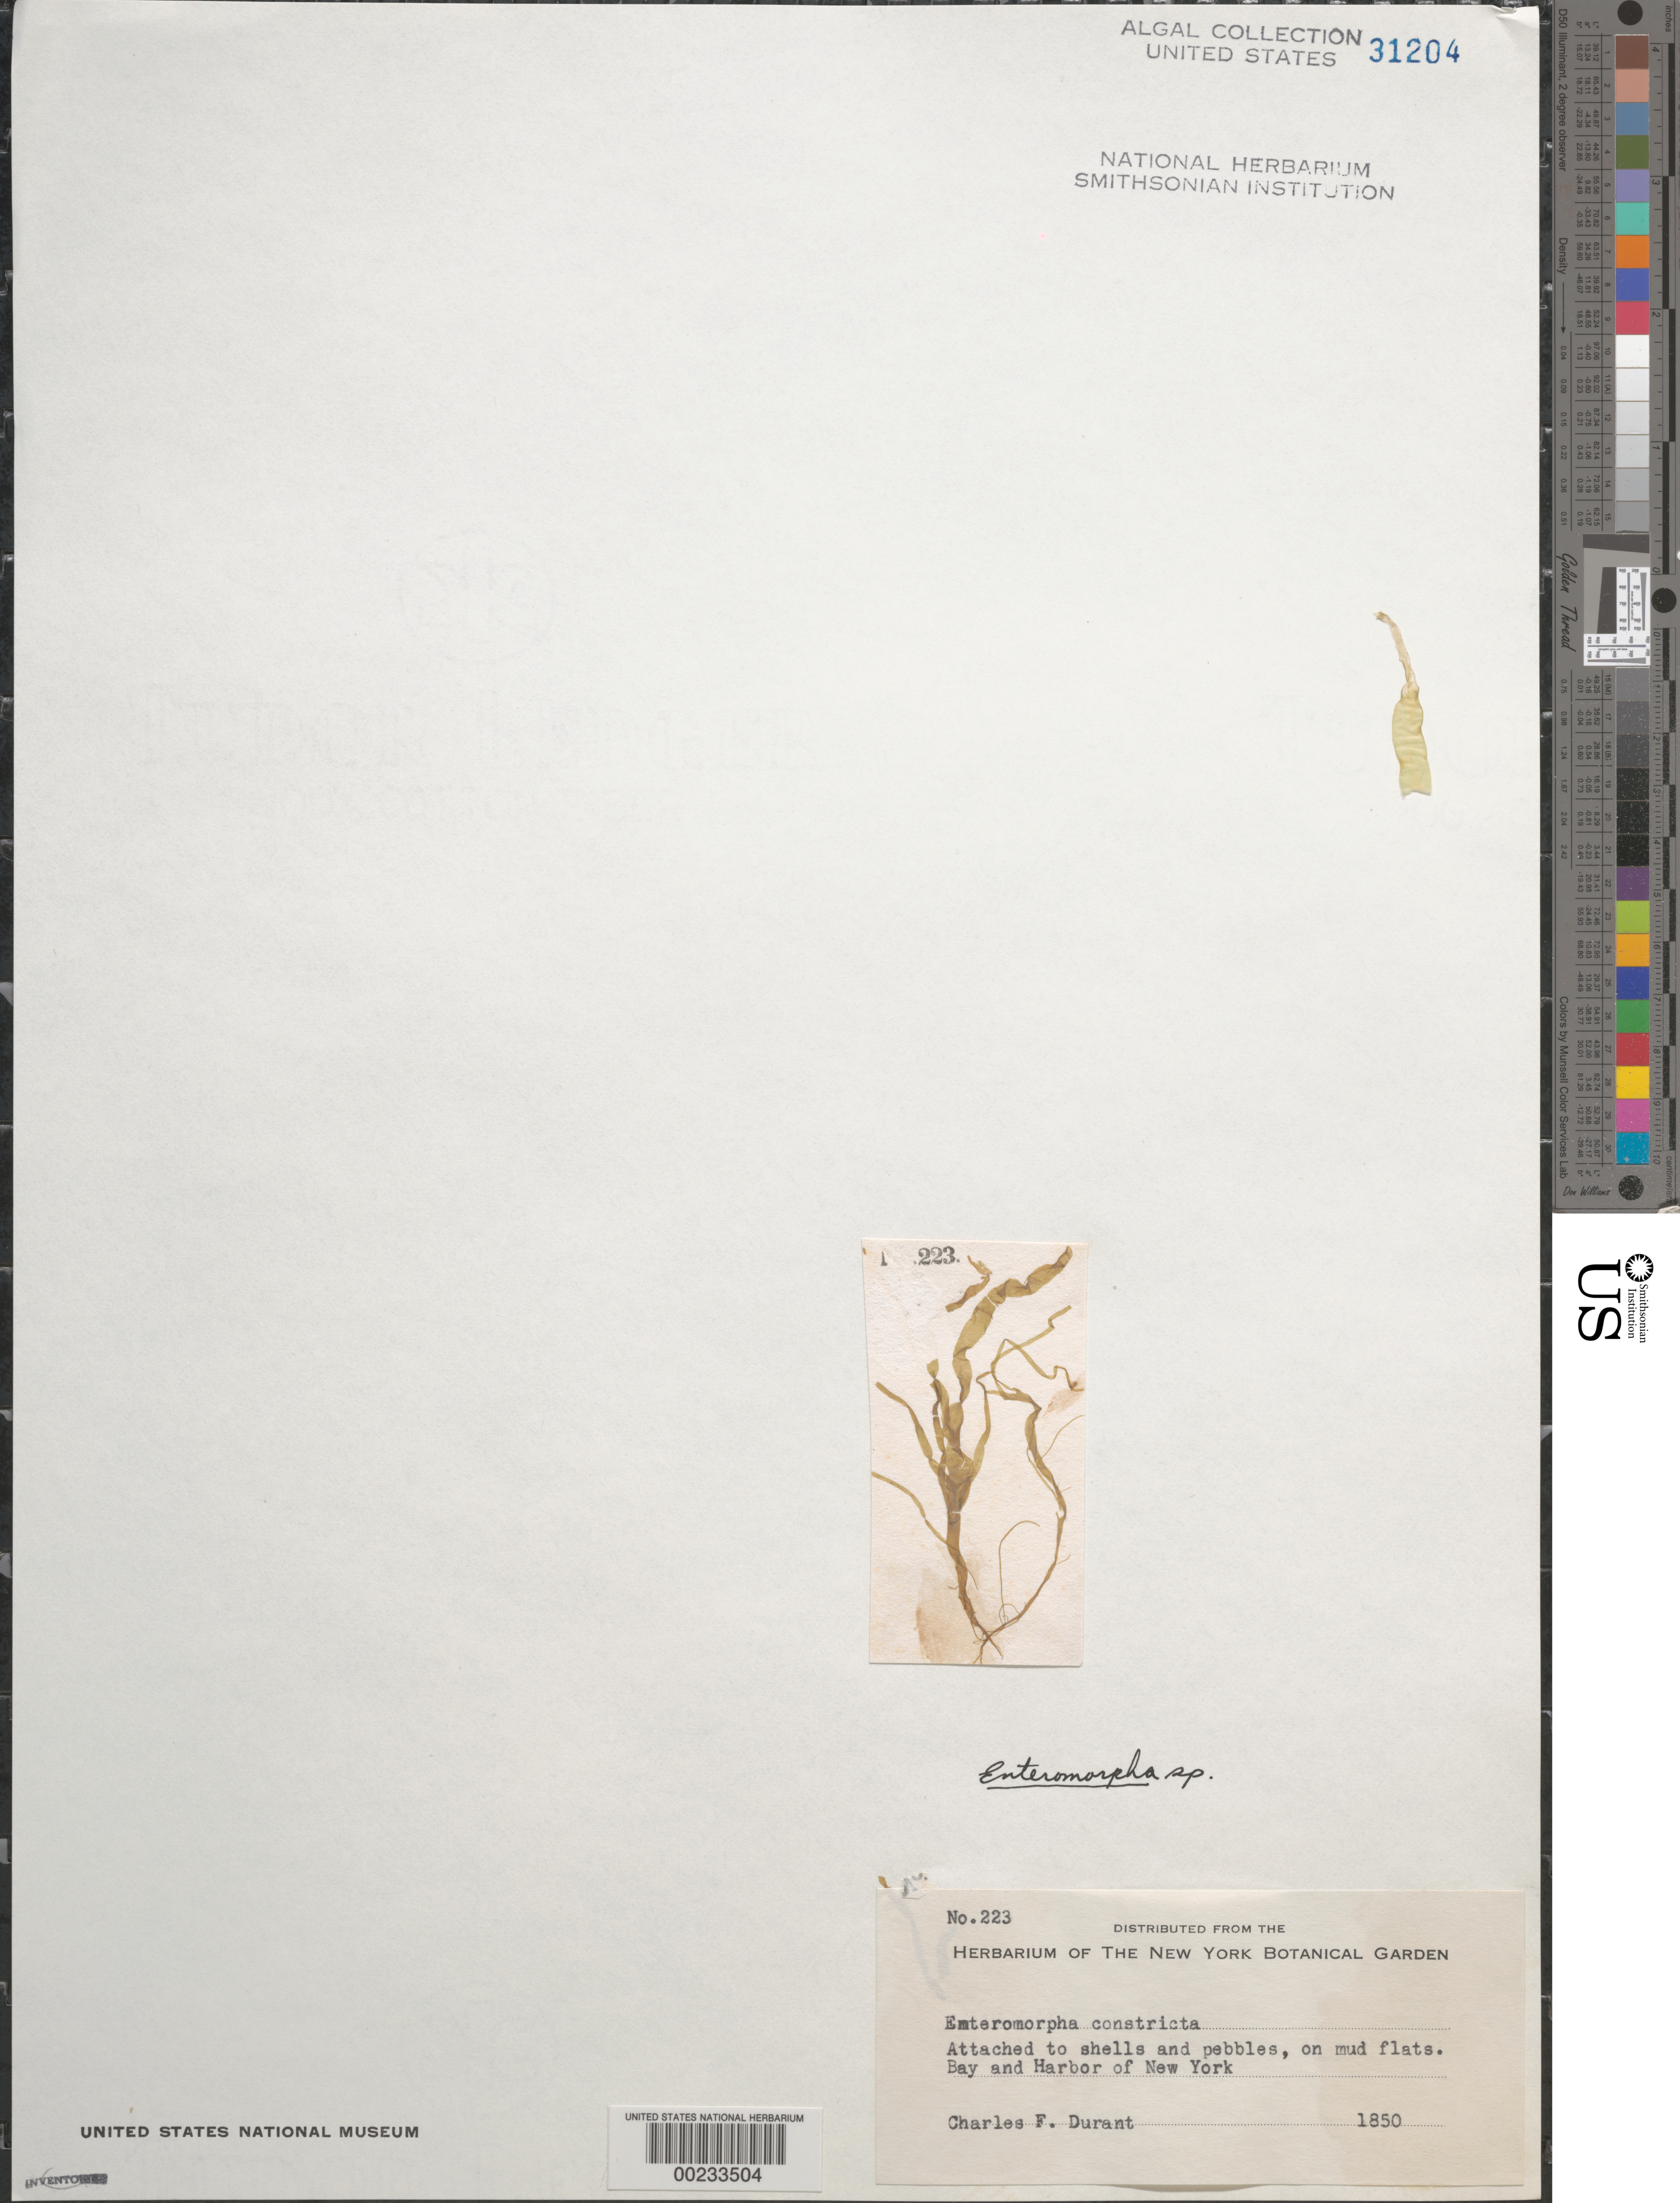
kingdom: Plantae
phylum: Chlorophyta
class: Ulvophyceae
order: Ulvales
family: Ulvaceae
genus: Ulva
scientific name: Ulva sp.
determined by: Algae name updating Project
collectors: C. Durant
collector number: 223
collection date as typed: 1850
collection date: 1850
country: United States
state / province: New York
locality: New York Bay and New York Harbor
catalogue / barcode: US 31204